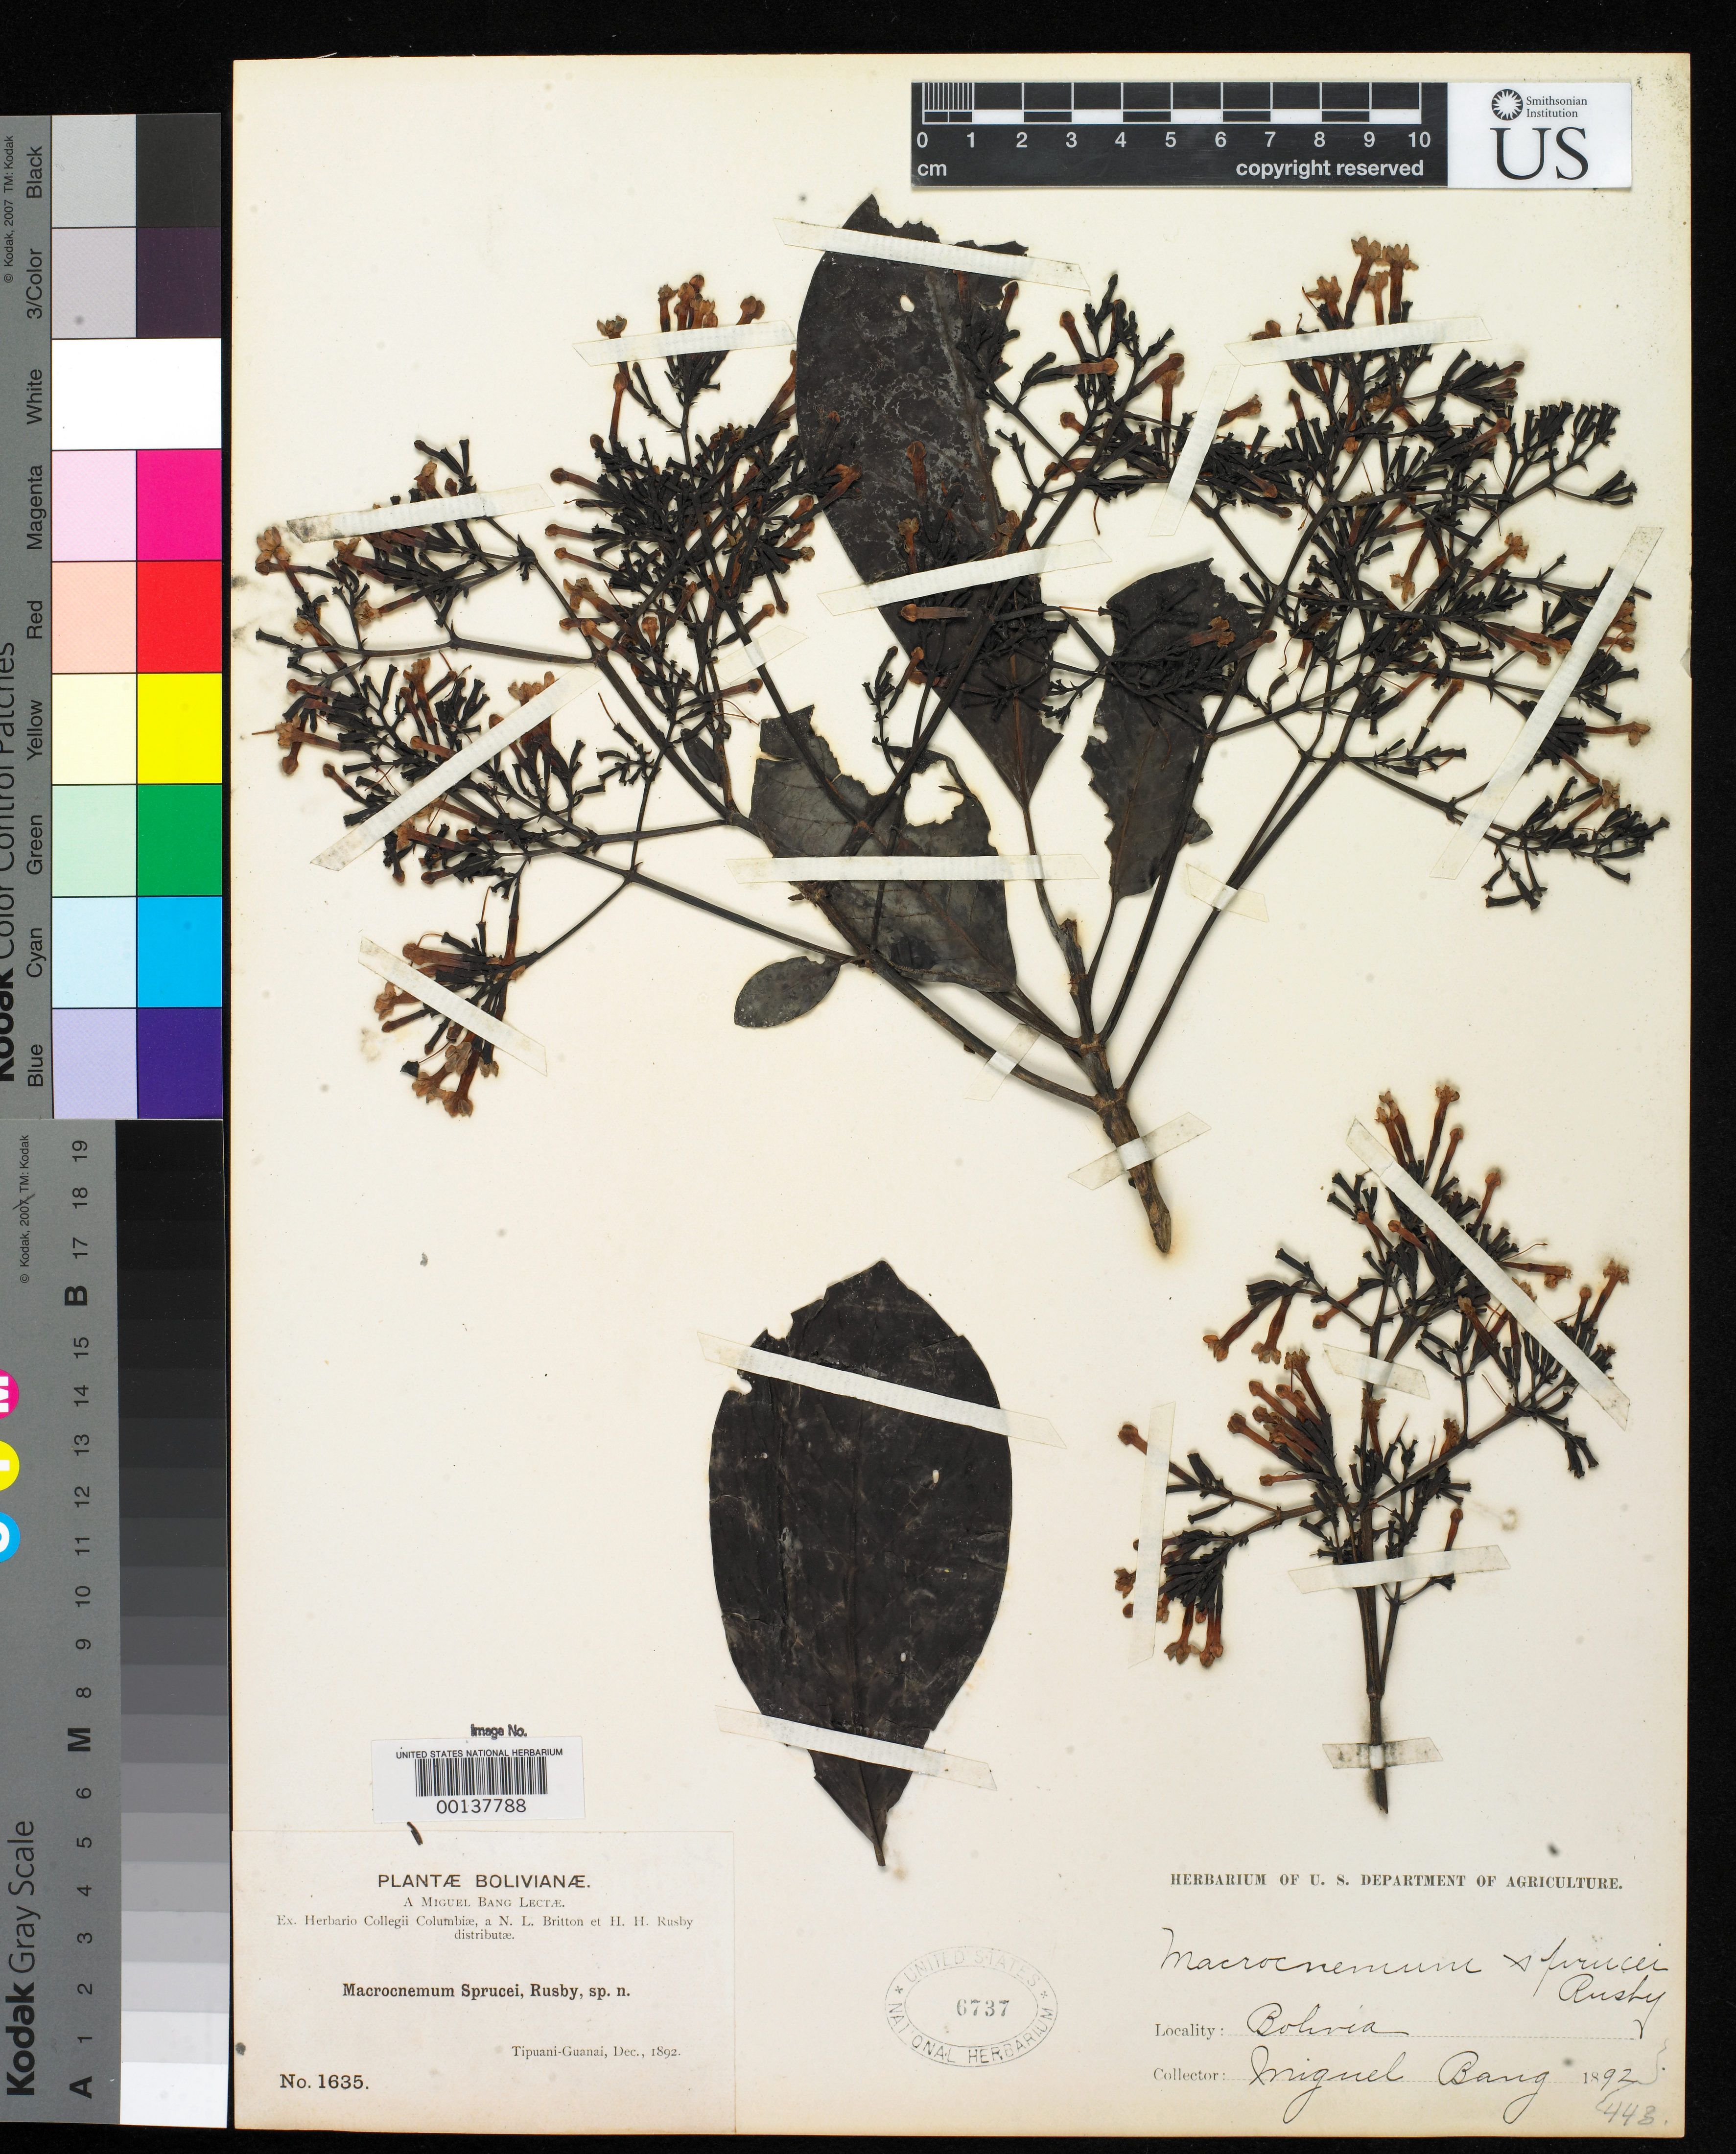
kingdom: Plantae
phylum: Tracheophyta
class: Magnoliopsida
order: Gentianales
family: Rubiaceae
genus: Macrocnemum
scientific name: Macrocnemum sprucei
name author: Rusby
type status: Type Collection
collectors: M. Bang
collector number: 1635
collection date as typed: Dec 1892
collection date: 1892-12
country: Bolivia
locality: Tipuani - Guanai.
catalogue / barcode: US 6737